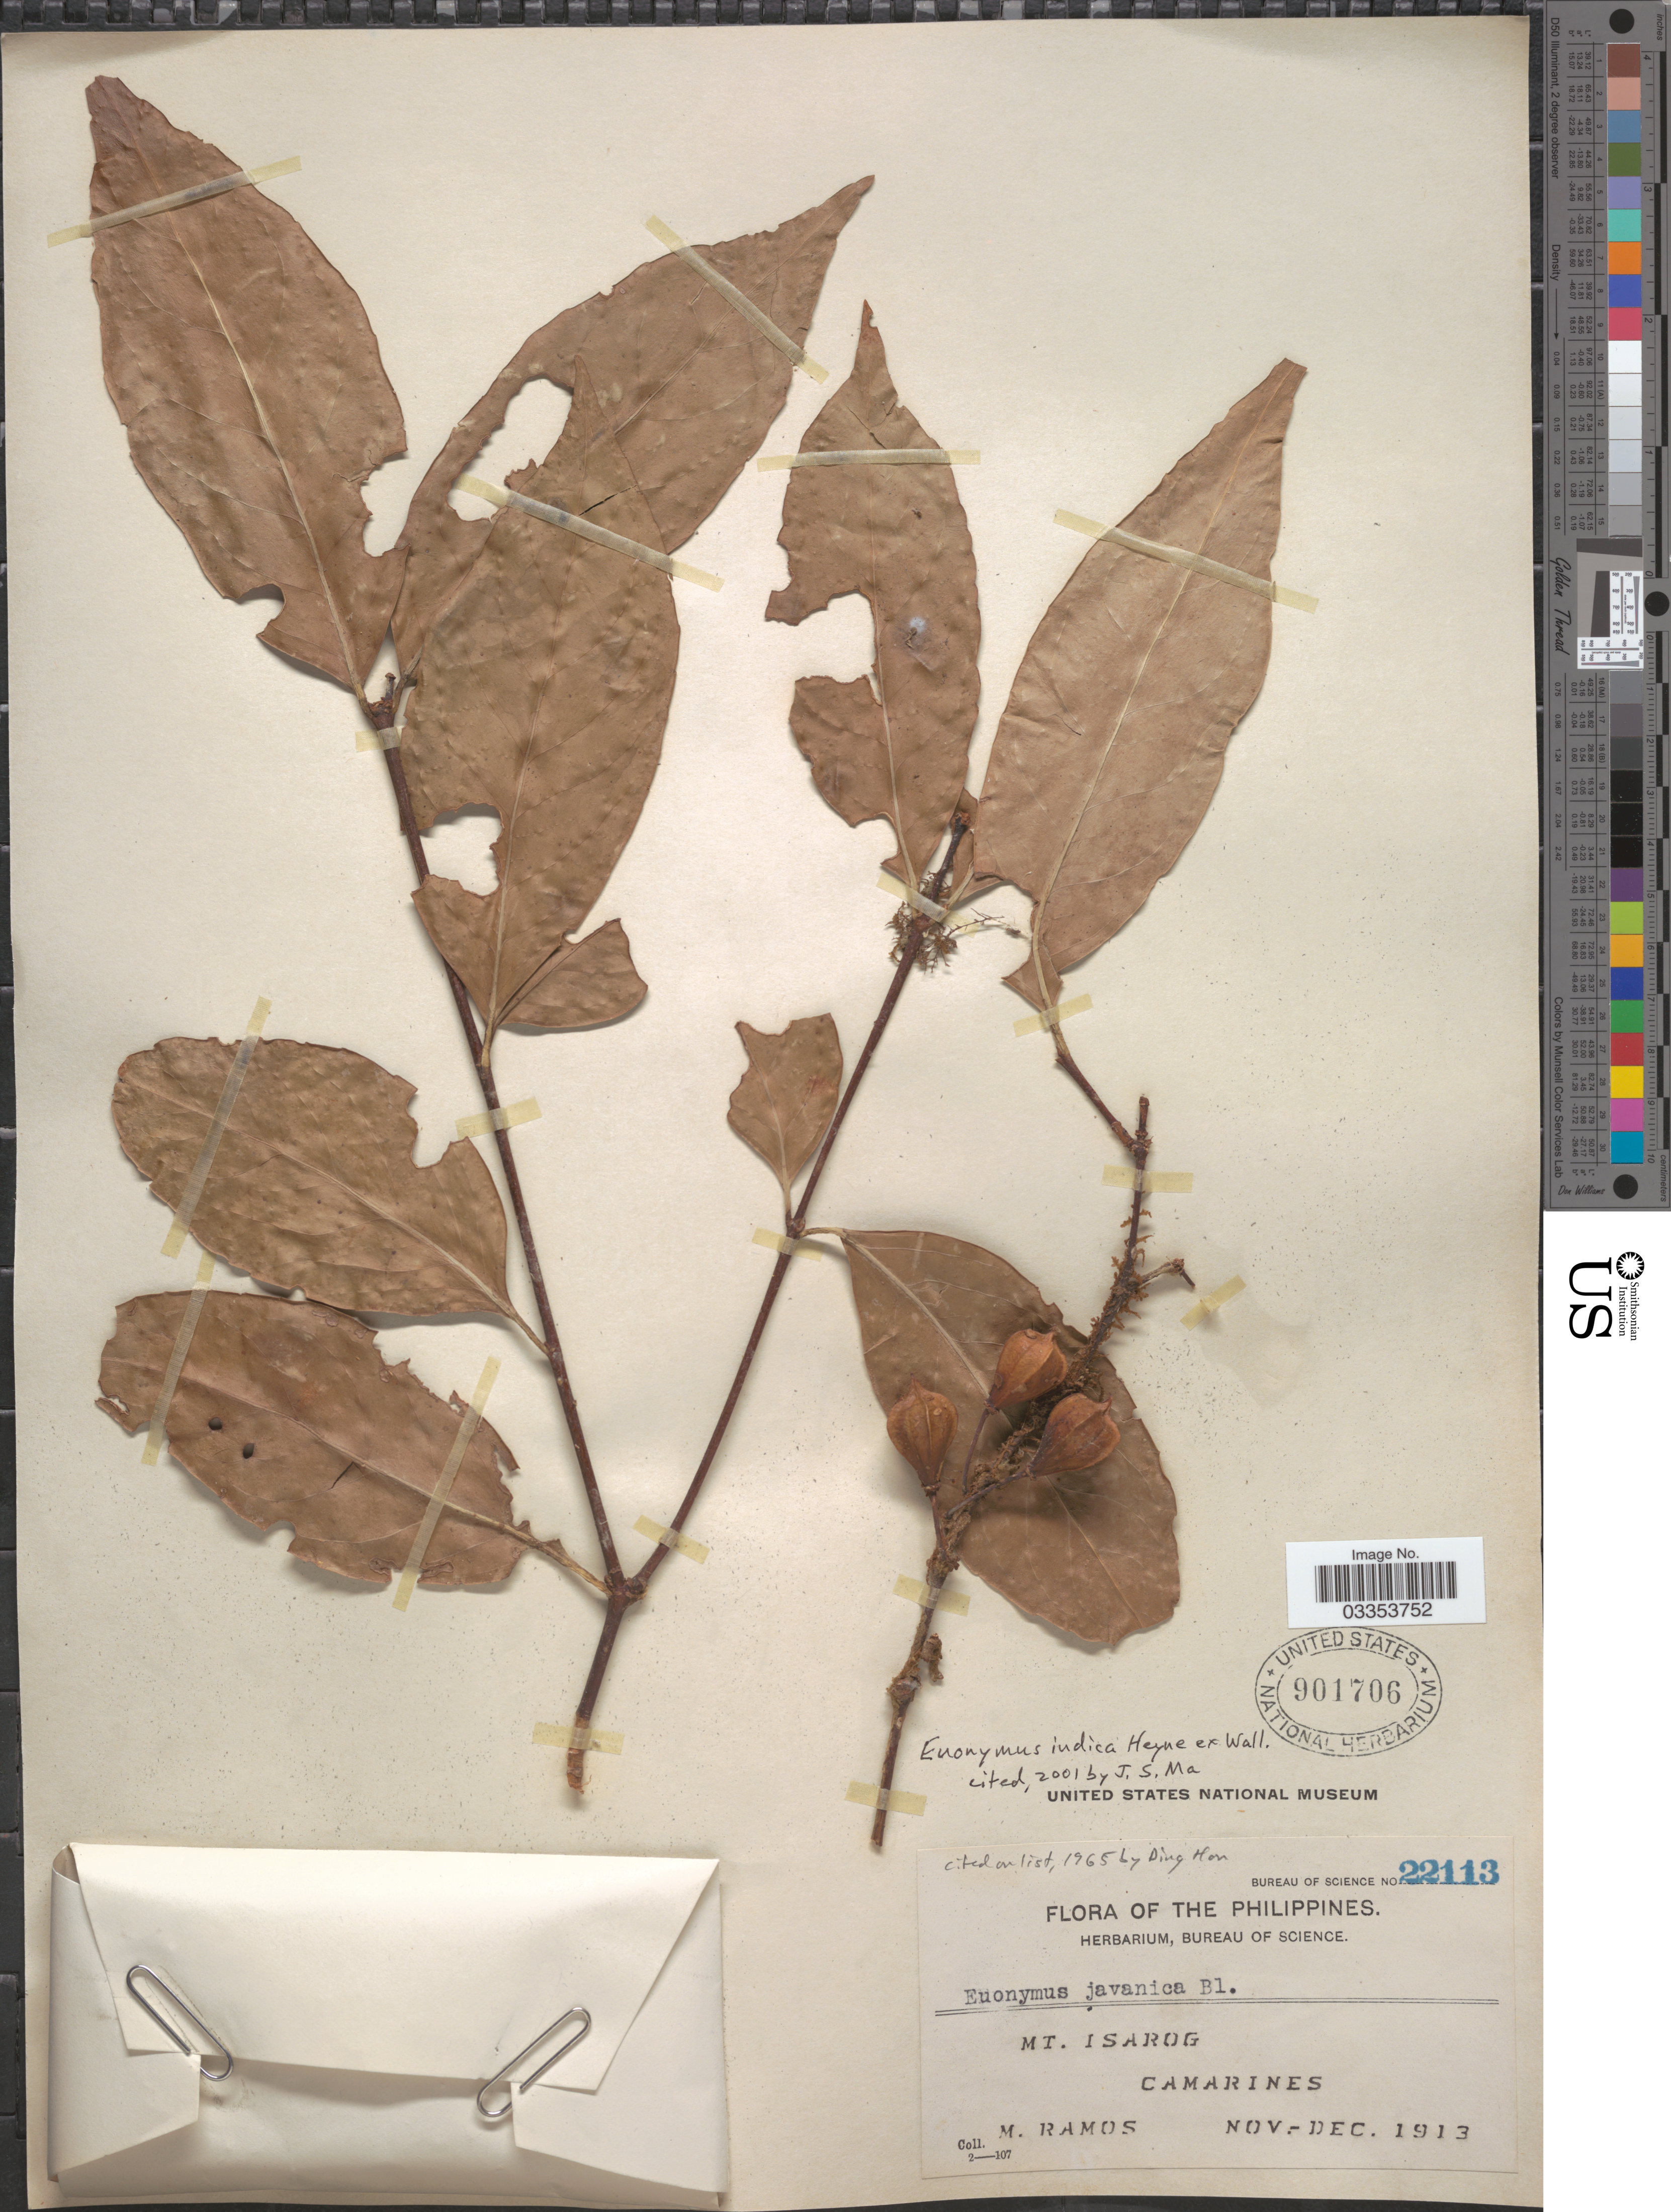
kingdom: Plantae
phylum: Tracheophyta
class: Magnoliopsida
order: Celastrales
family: Celastraceae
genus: Euonymus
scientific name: Euonymus indicus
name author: B. Heyne ex Wall.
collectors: M. Ramos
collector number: Bureau of Science 22113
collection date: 1913-11/1913-12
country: Philippines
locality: Mt. Isarog, Camarines.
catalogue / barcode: US 901706